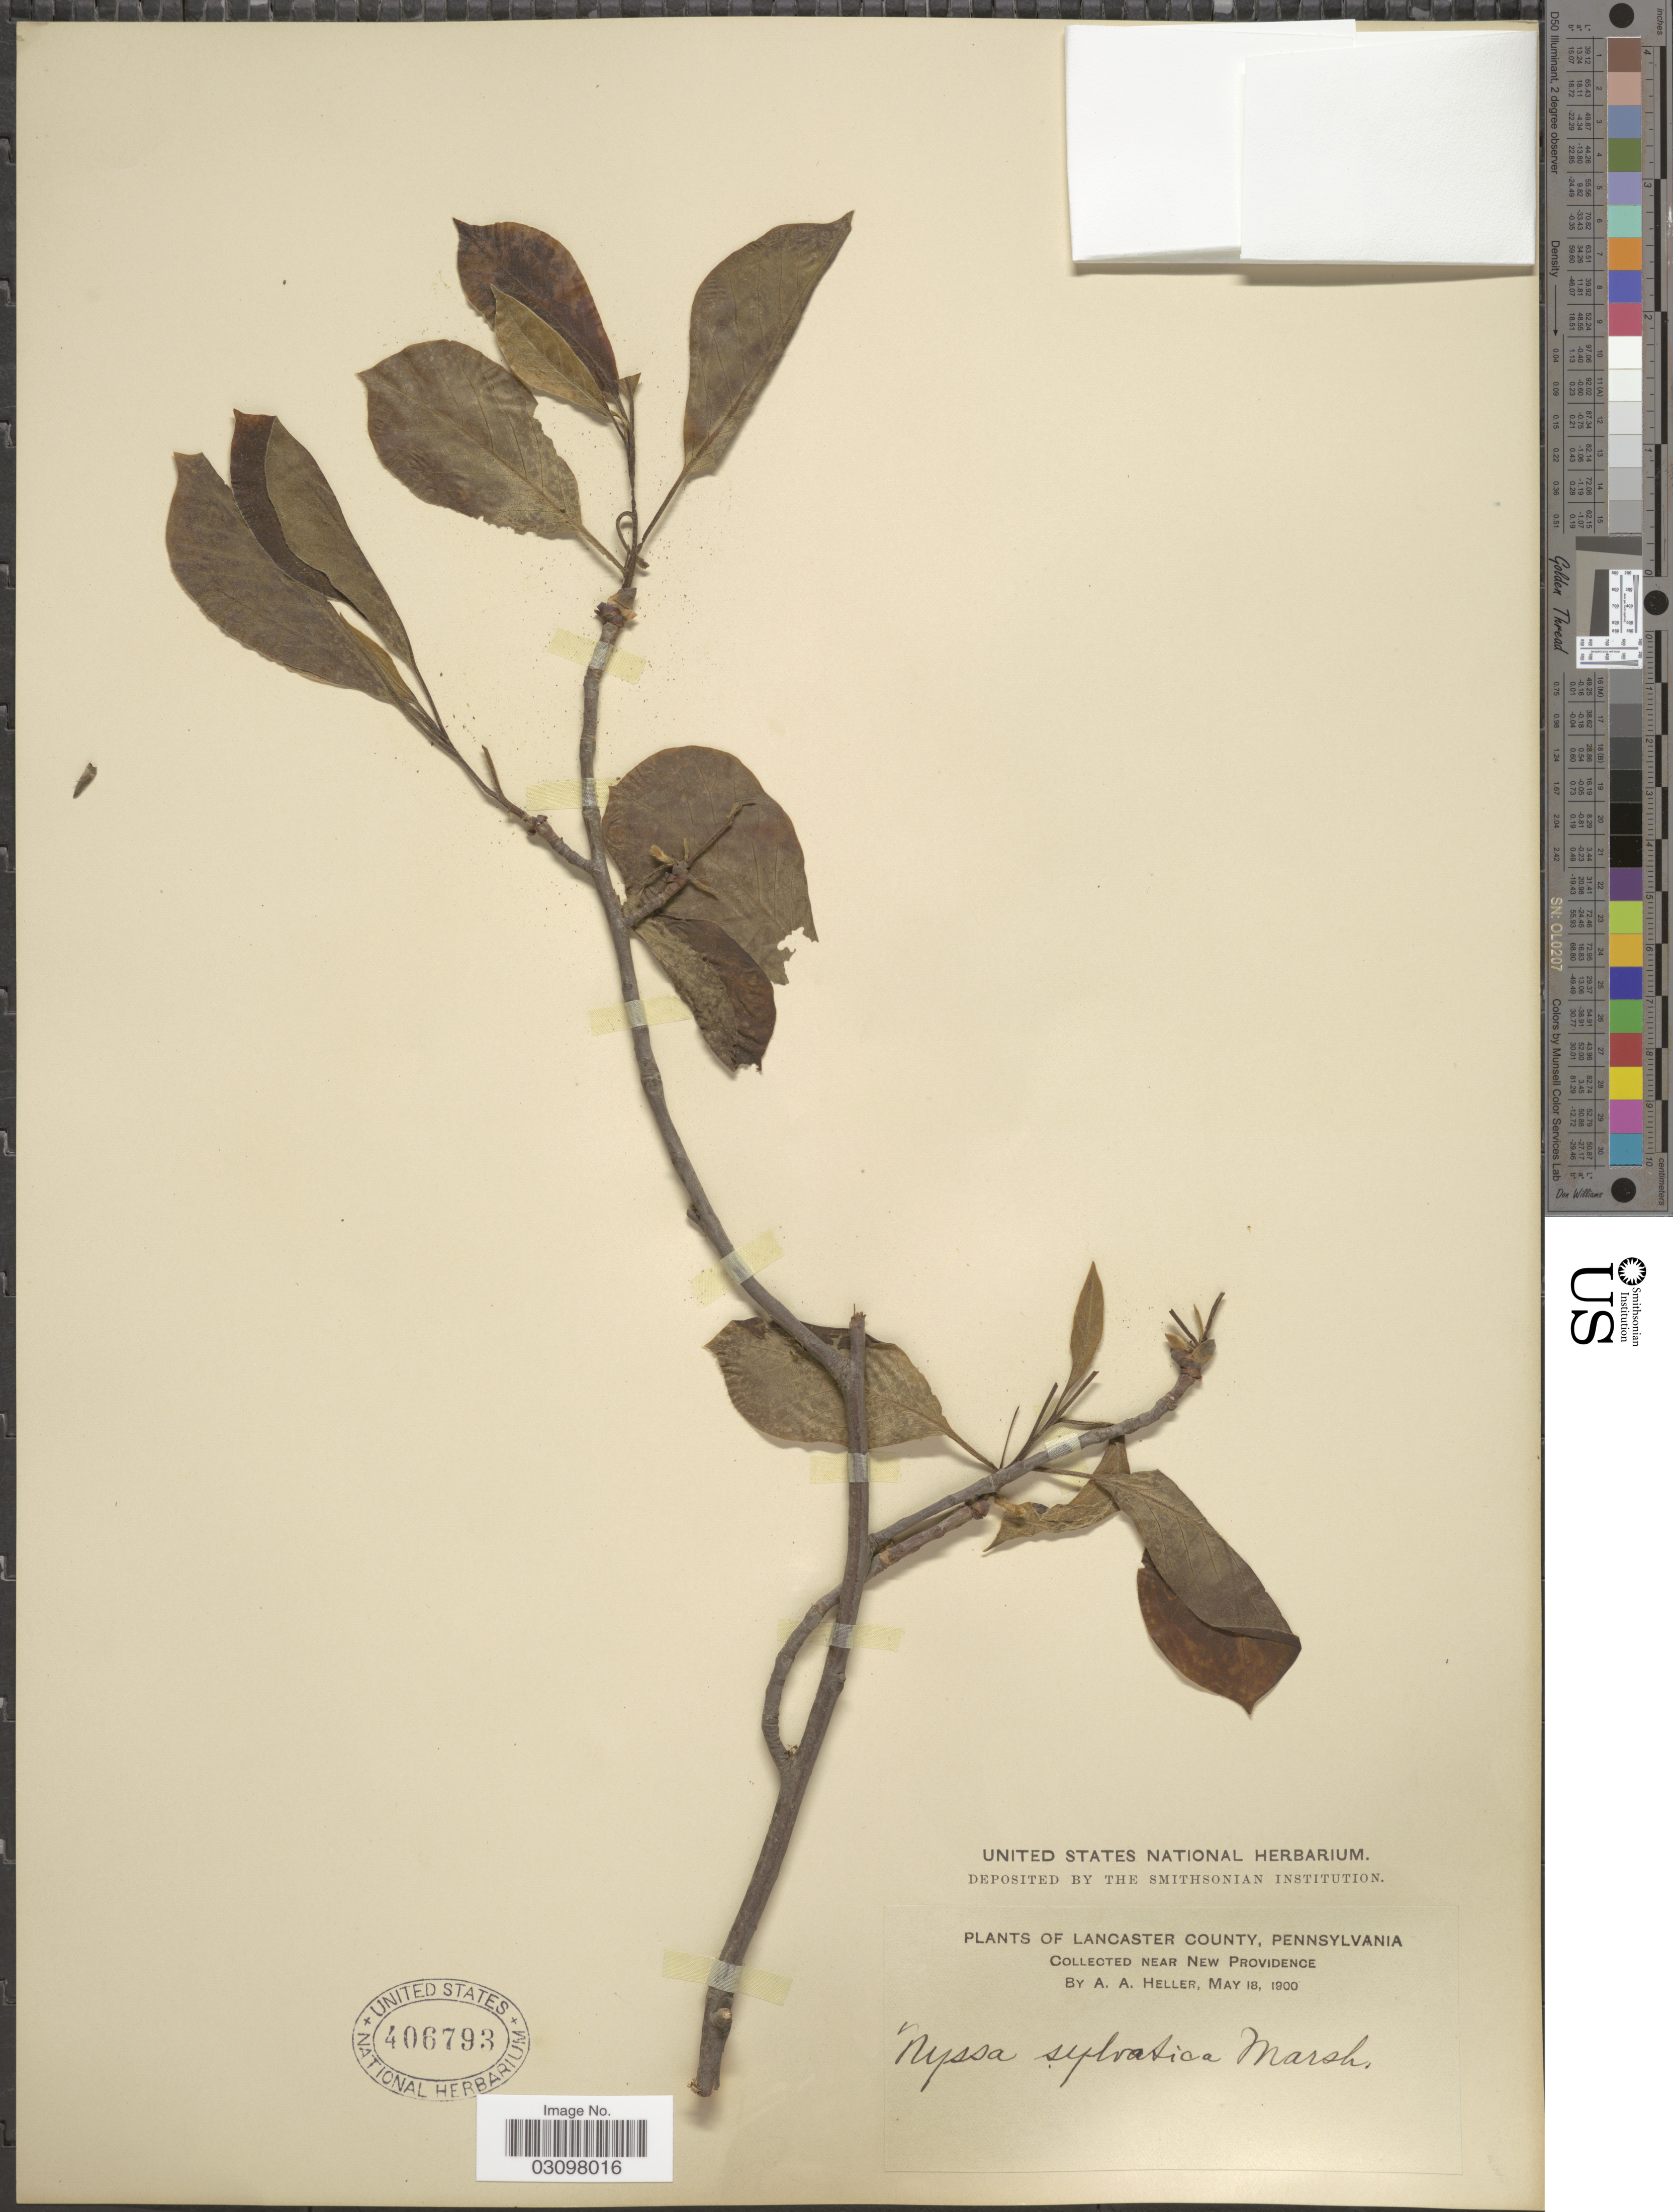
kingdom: Plantae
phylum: Tracheophyta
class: Magnoliopsida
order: Cornales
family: Nyssaceae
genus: Nyssa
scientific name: Nyssa sylvatica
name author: Marshall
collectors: A. A. Heller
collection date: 1900-05-18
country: United States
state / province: Pennsylvania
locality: Lancaster County. Near New Providence.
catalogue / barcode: US 406793